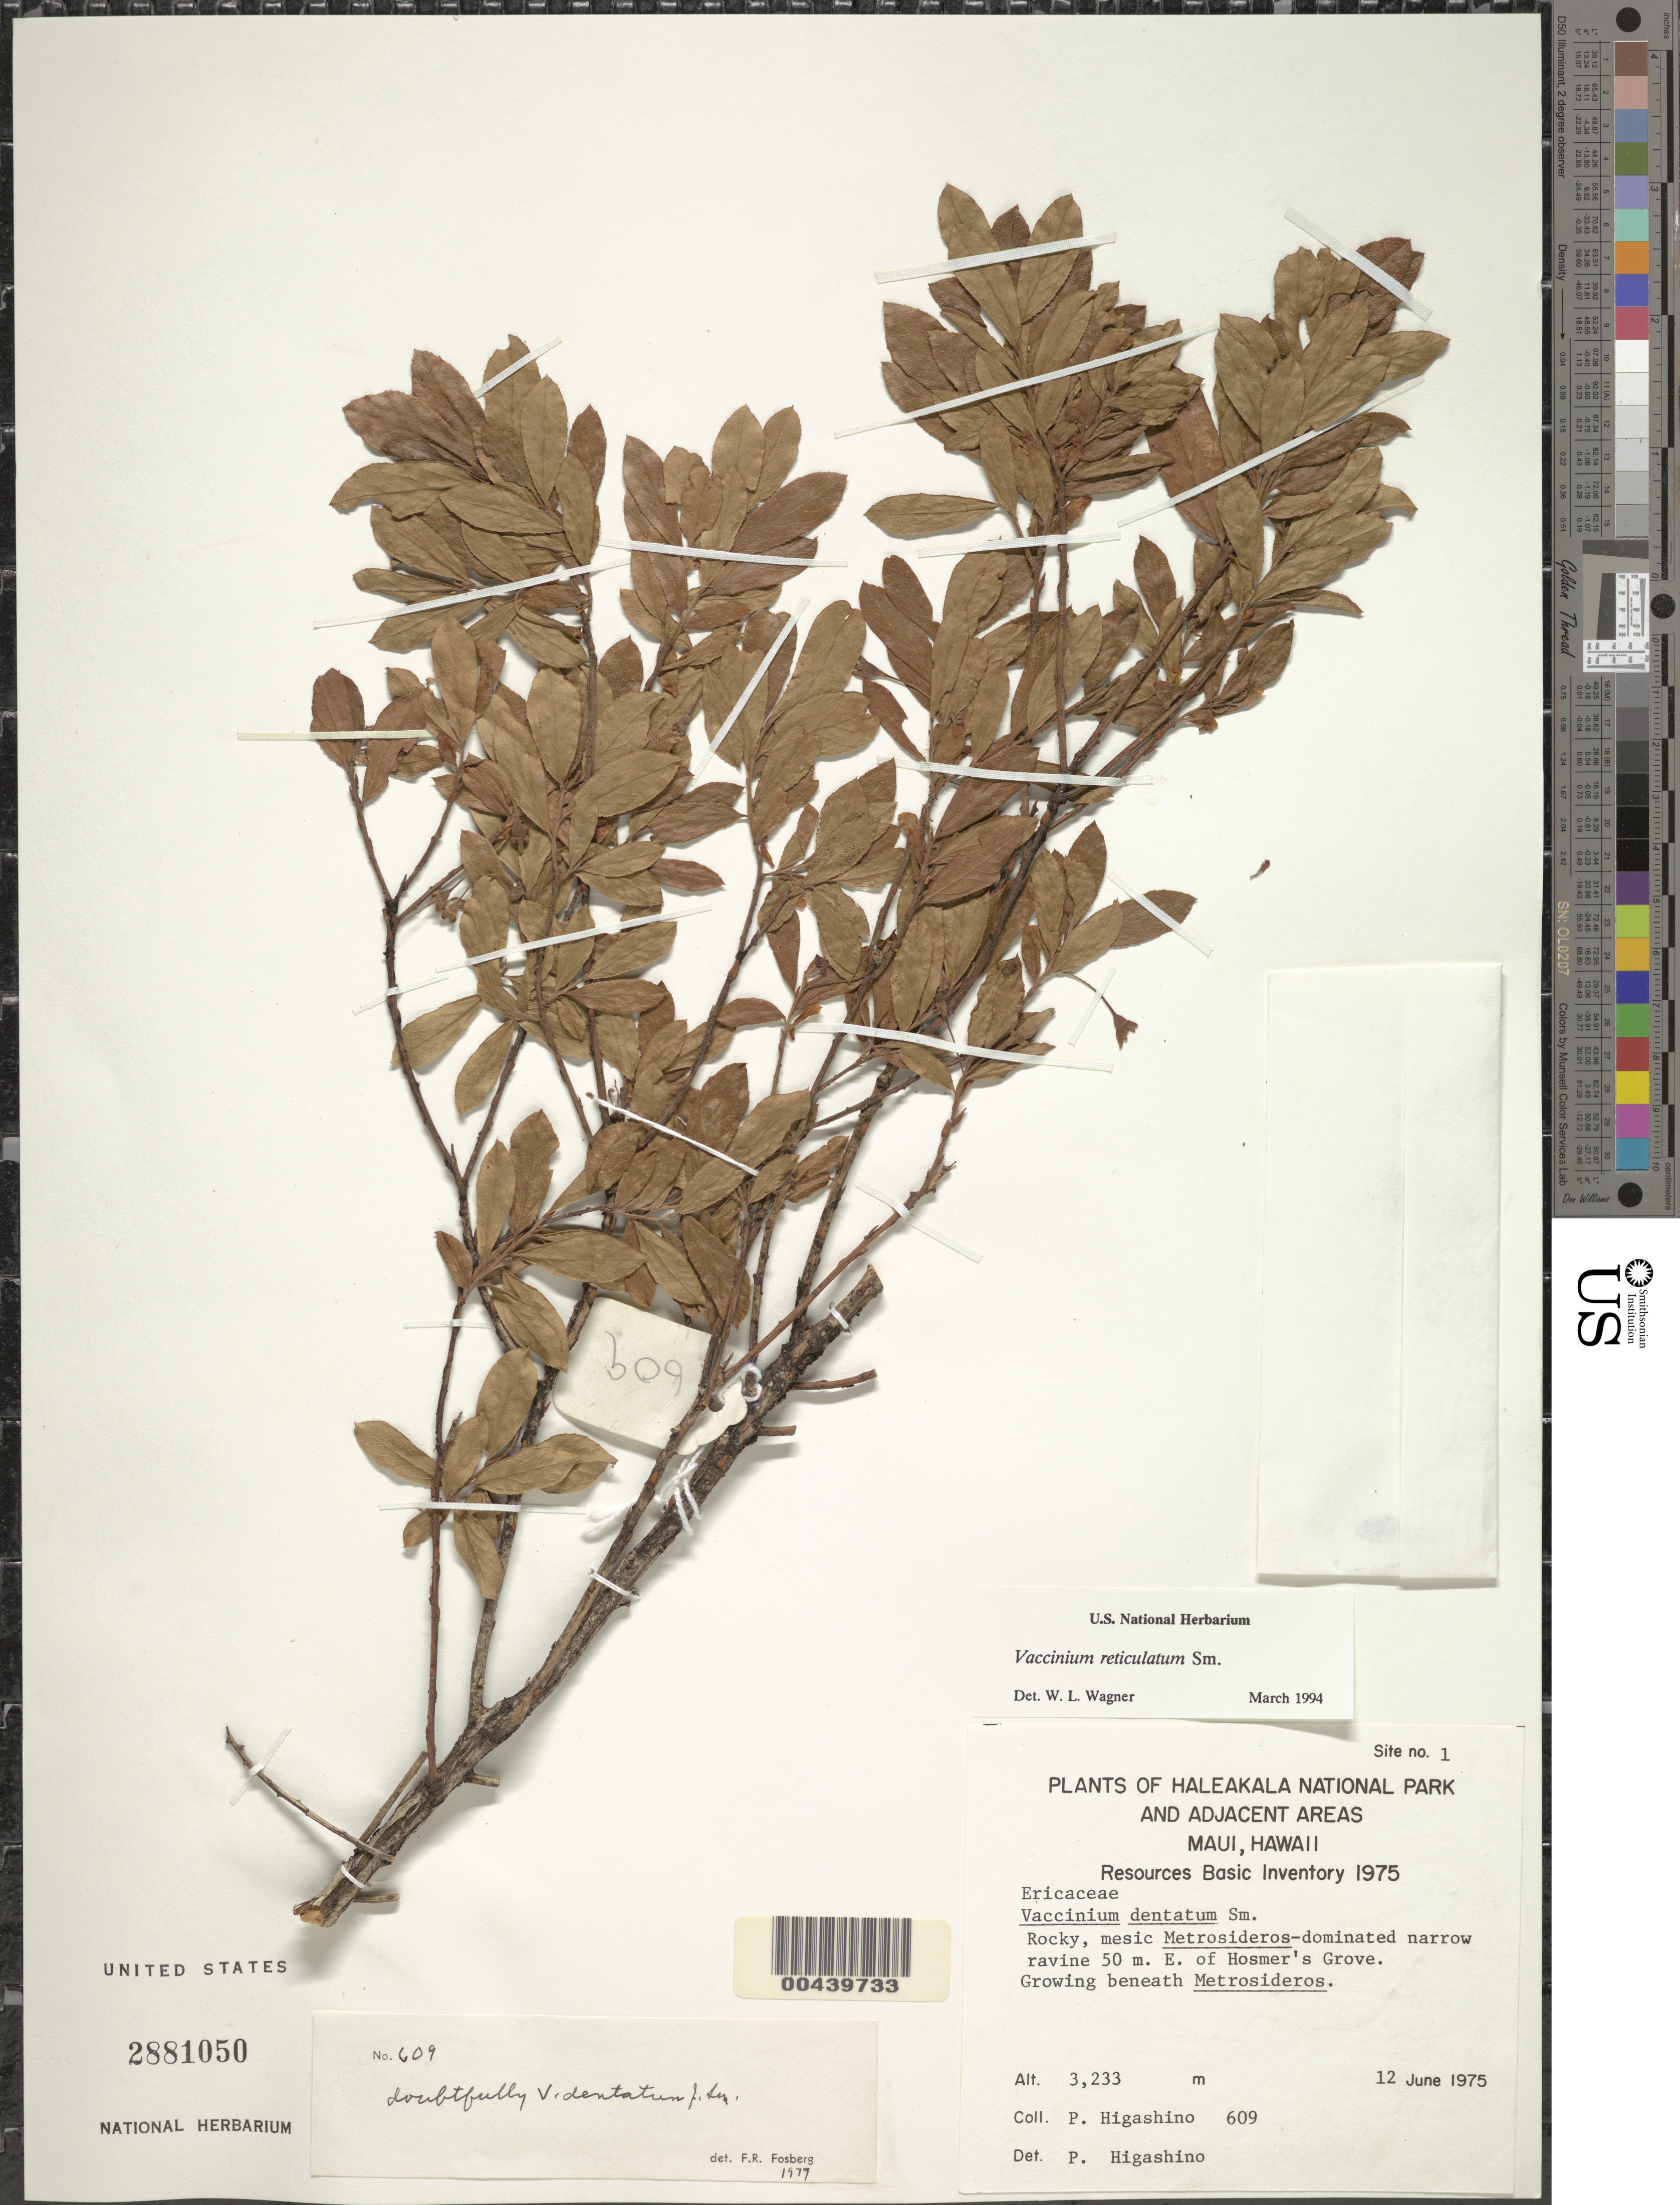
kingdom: Plantae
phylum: Tracheophyta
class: Magnoliopsida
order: Ericales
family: Ericaceae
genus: Vaccinium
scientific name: Vaccinium reticulatum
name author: Sm.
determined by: Wagner, W. L., (BOT), Smithsonian Institution - National Museum of Natural History (UNITED STATES)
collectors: P. Higashino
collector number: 609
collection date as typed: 12 Jun 1975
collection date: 1975-06-12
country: United States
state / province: Hawaii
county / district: Maui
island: Maui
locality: Haleakala National Park and adjacent areas, site no. 1, Resources Basic Inventory 1975; ravine 50 m. east of Hosmer's Grove.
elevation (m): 3233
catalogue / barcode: US 2881050